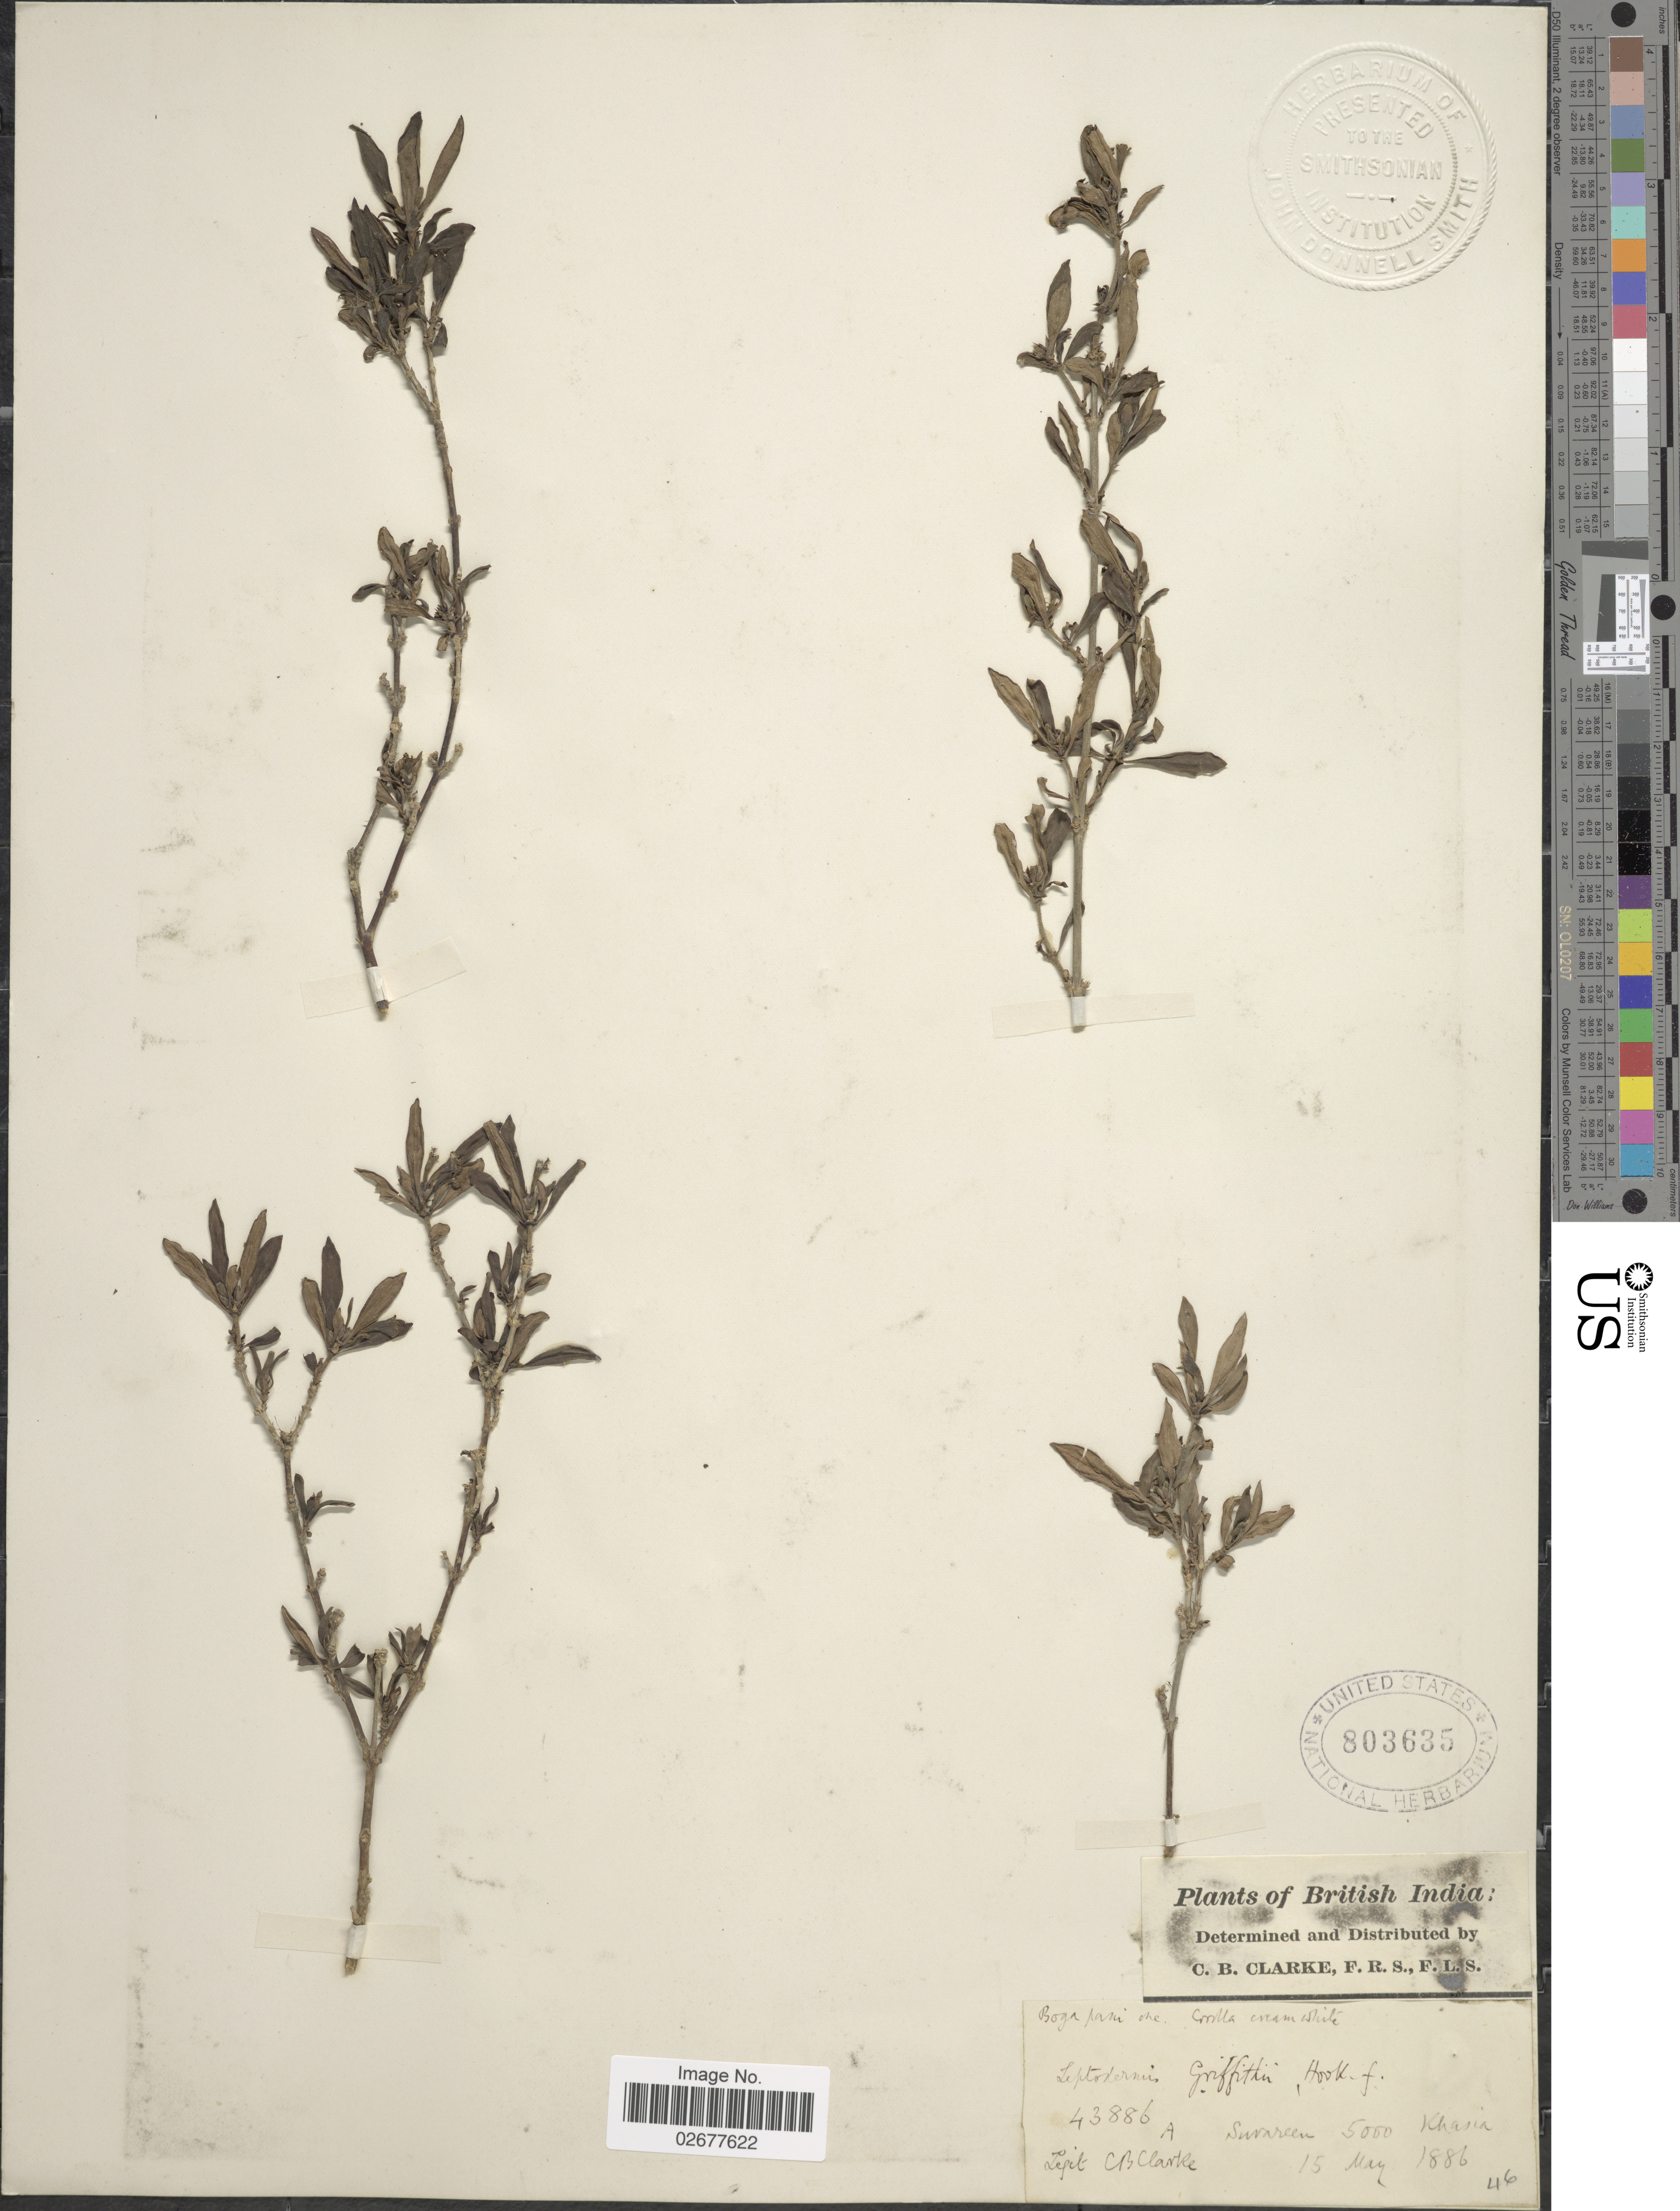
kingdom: Plantae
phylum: Tracheophyta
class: Magnoliopsida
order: Gentianales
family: Rubiaceae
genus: Leptodermis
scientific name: Leptodermis griffithii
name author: Hook. f.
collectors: C. B. Clarke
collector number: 43886A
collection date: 1886-05-15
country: India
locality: British India. Suvareen. Khasia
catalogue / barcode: US 803635